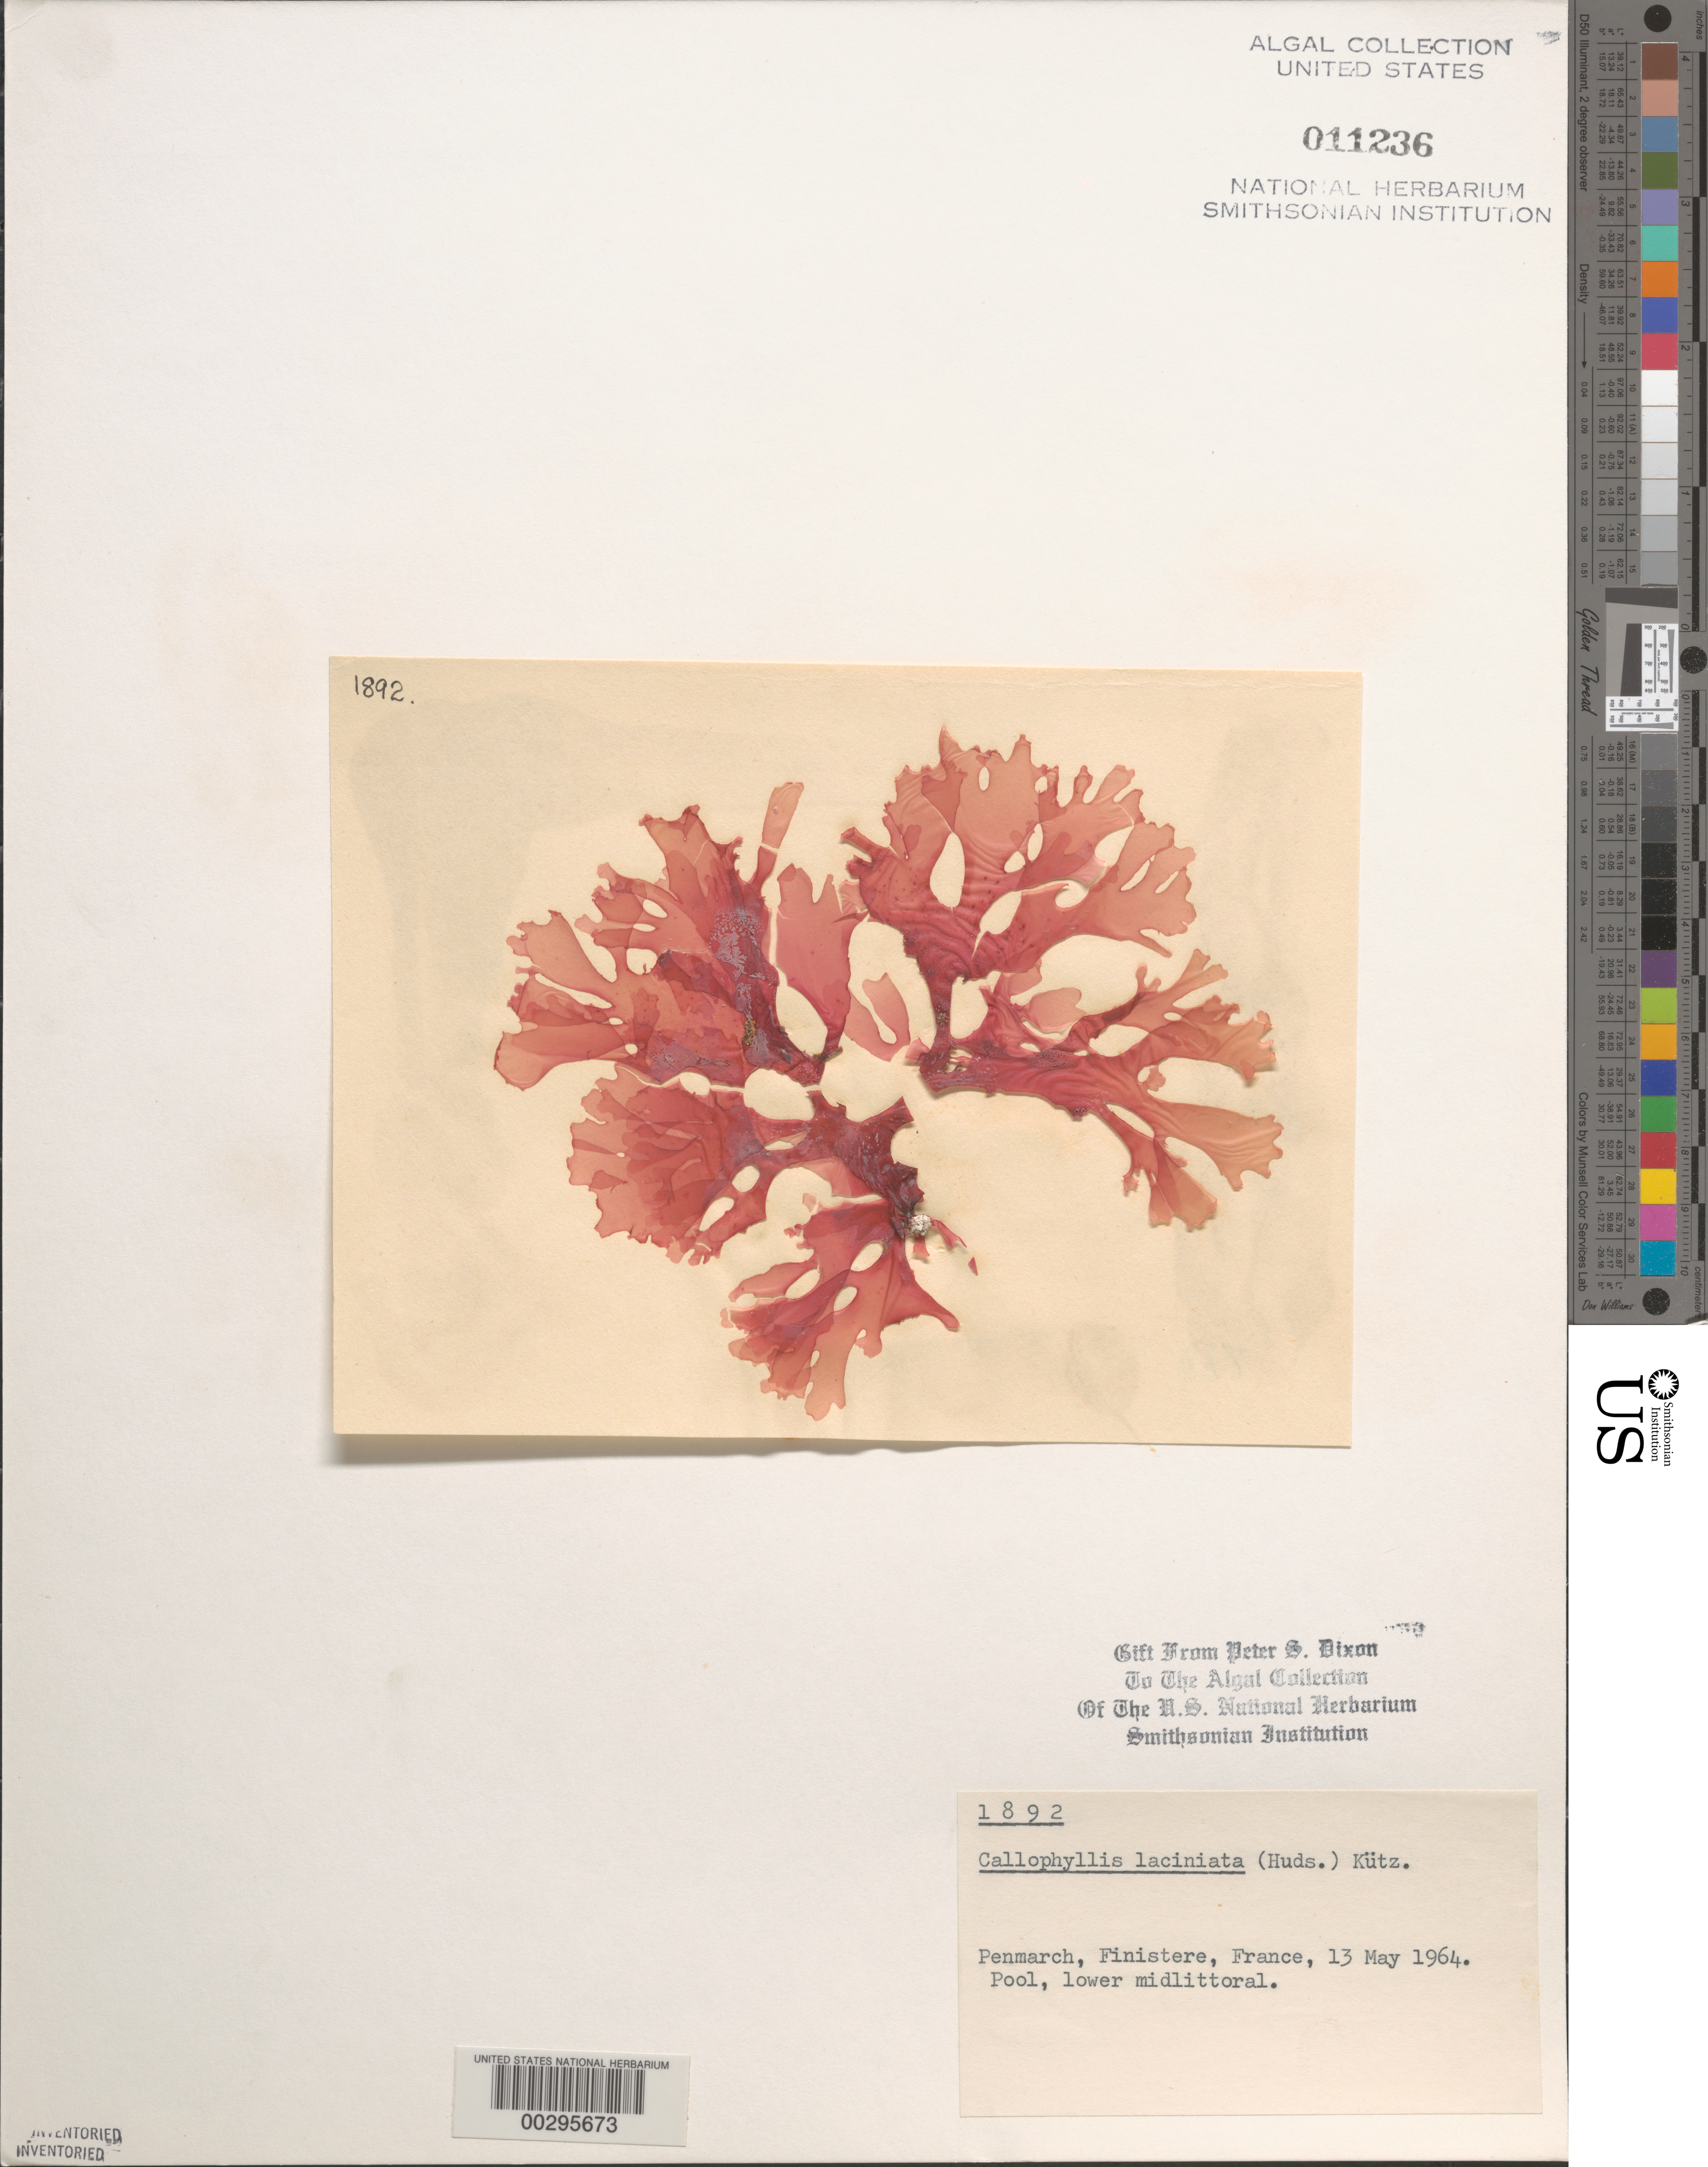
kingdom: Plantae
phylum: Rhodophyta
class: Florideophyceae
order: Gigartinales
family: Kallymeniaceae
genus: Metacallophyllis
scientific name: Metacallophyllis laciniata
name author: (Hudson) Vergés & L. Le Gall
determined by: Algae name updating Project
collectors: P. S. Dixon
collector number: PSD 1892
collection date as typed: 13 May 1964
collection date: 1964-05-13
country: France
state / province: Bretagne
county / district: Finistère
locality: Penmarch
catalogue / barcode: US 11236